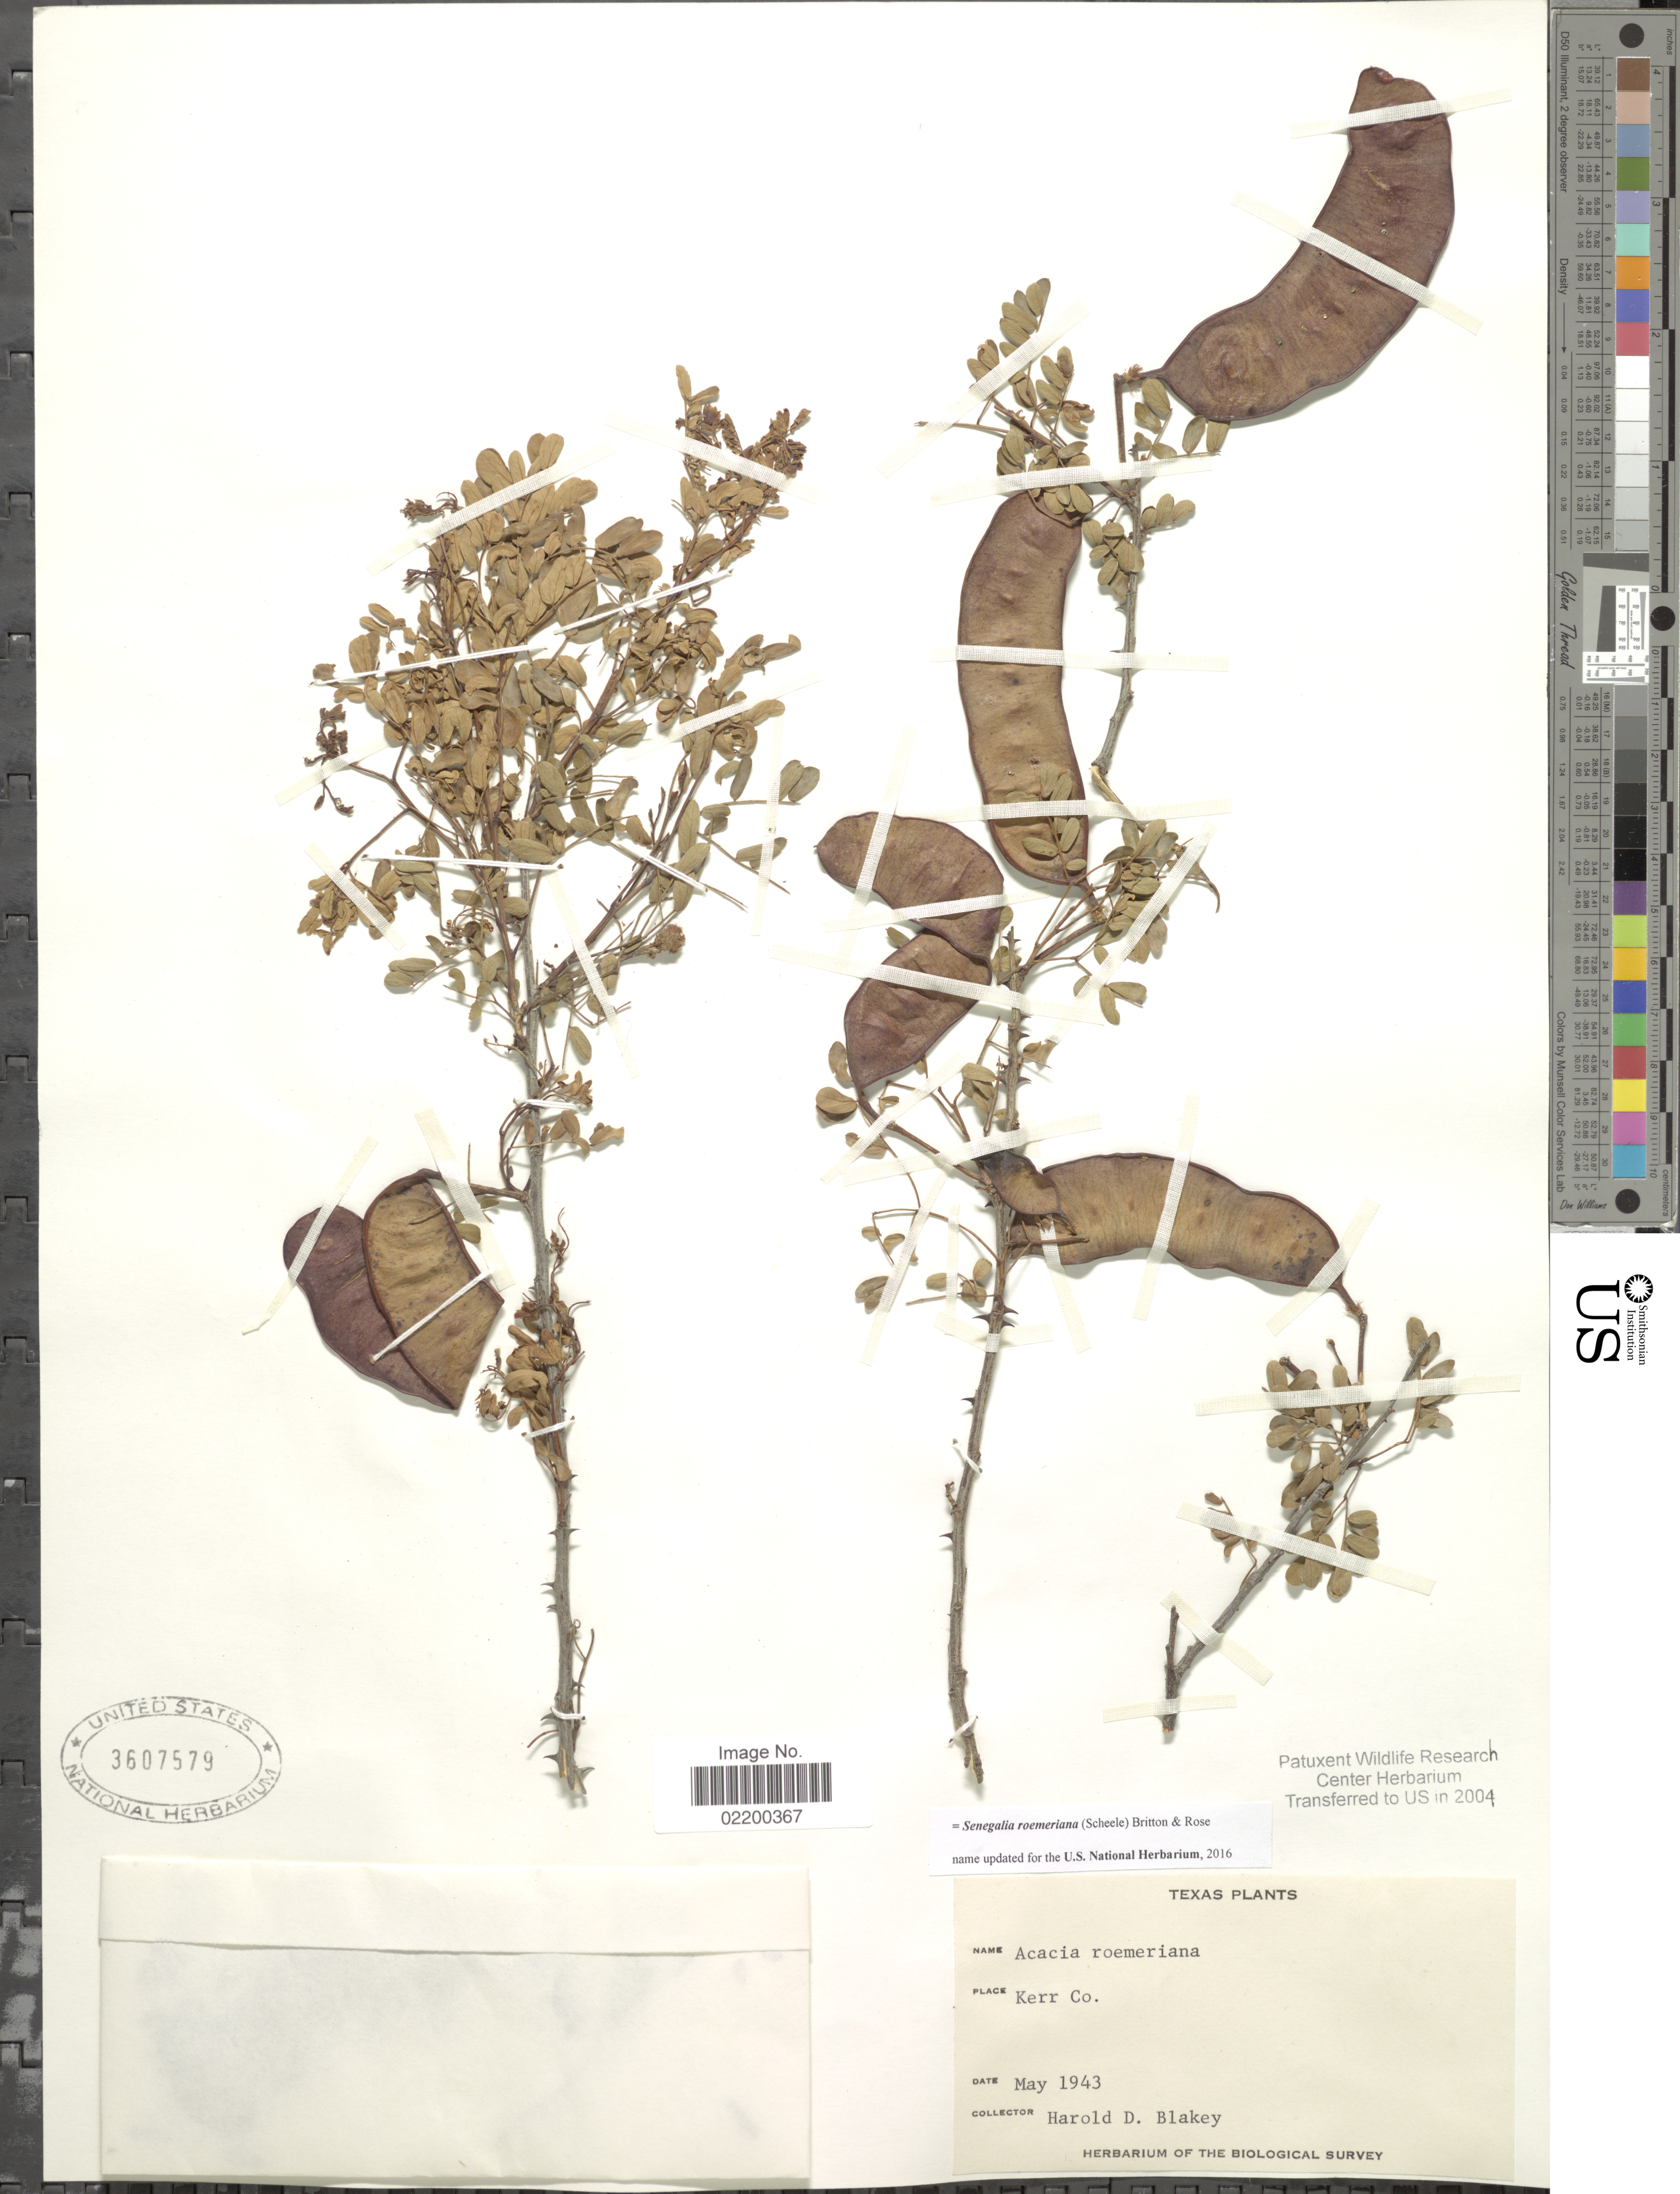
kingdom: Plantae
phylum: Tracheophyta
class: Magnoliopsida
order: Fabales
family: Fabaceae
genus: Senegalia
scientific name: Senegalia roemeriana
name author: (Scheele) Britton & Rose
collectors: H. Blakey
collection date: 1943-05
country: United States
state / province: Texas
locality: Kerr Co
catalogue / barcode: US 3607579